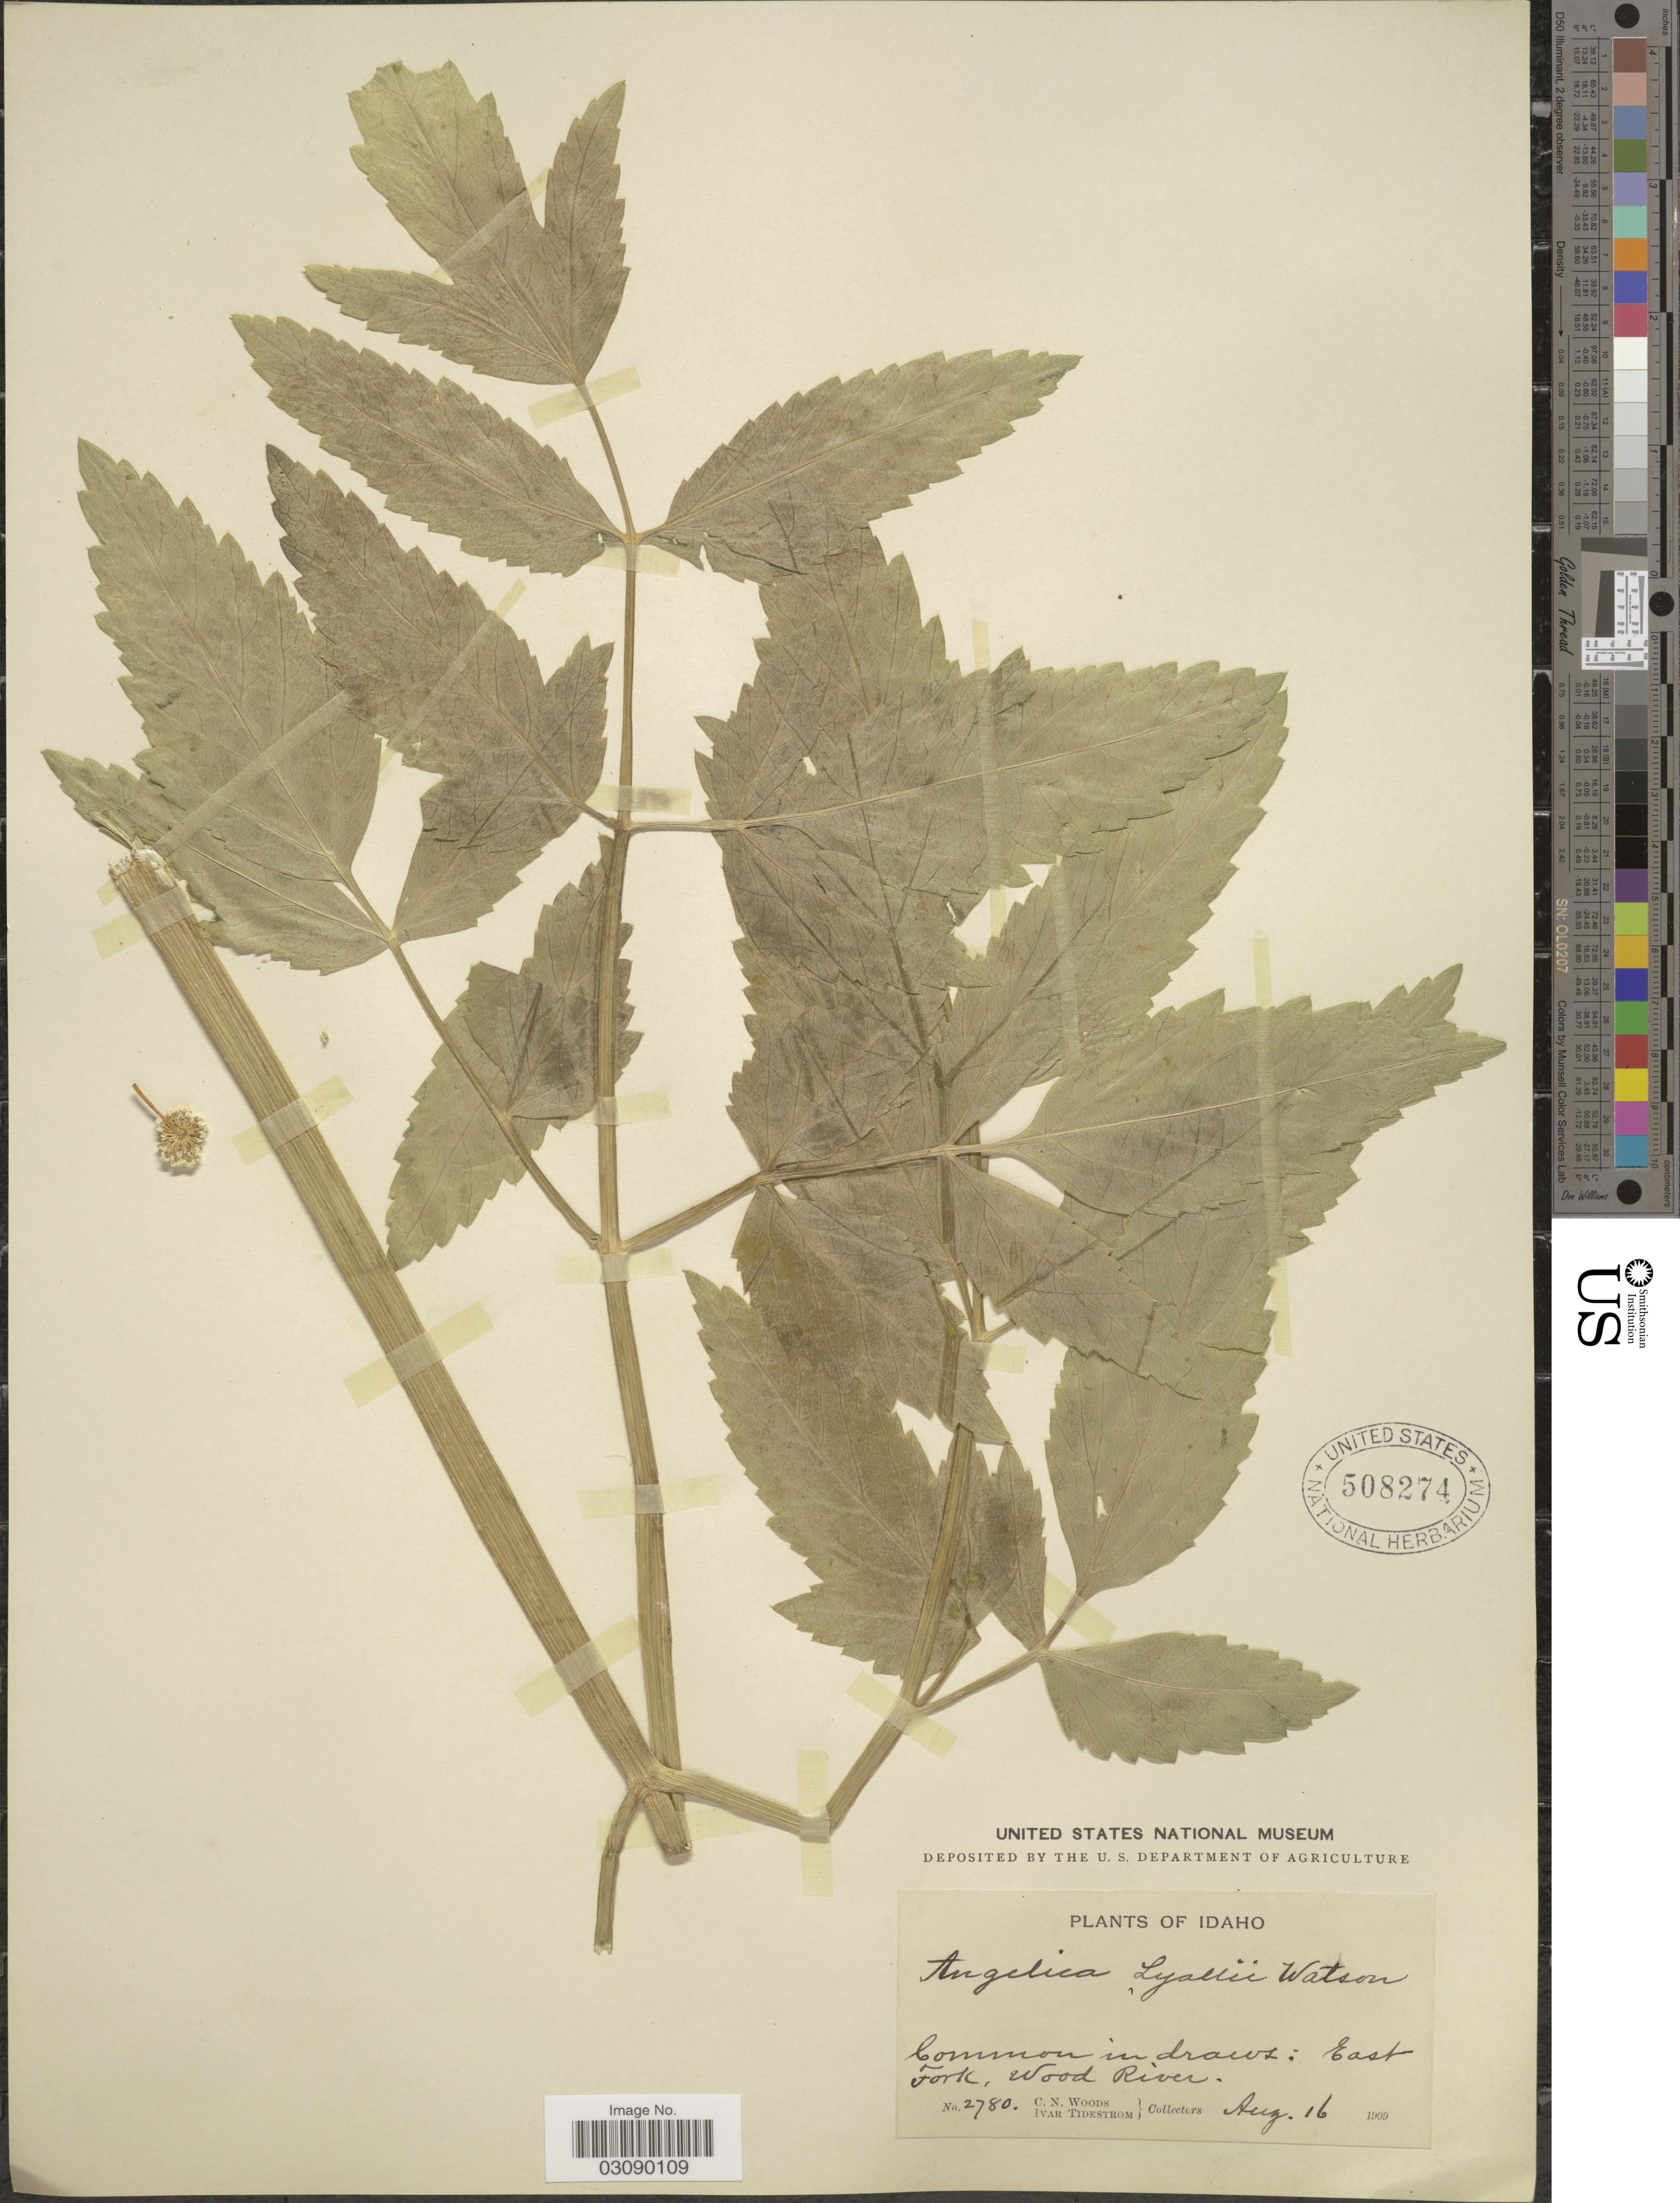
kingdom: Plantae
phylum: Tracheophyta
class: Magnoliopsida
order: Apiales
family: Apiaceae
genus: Angelica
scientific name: Angelica arguta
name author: Nutt.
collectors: C. Woods & I. F. Tidestrom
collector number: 2780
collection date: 1909-08-16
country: United States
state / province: Idaho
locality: East Fork, Wood River.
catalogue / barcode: US 508274